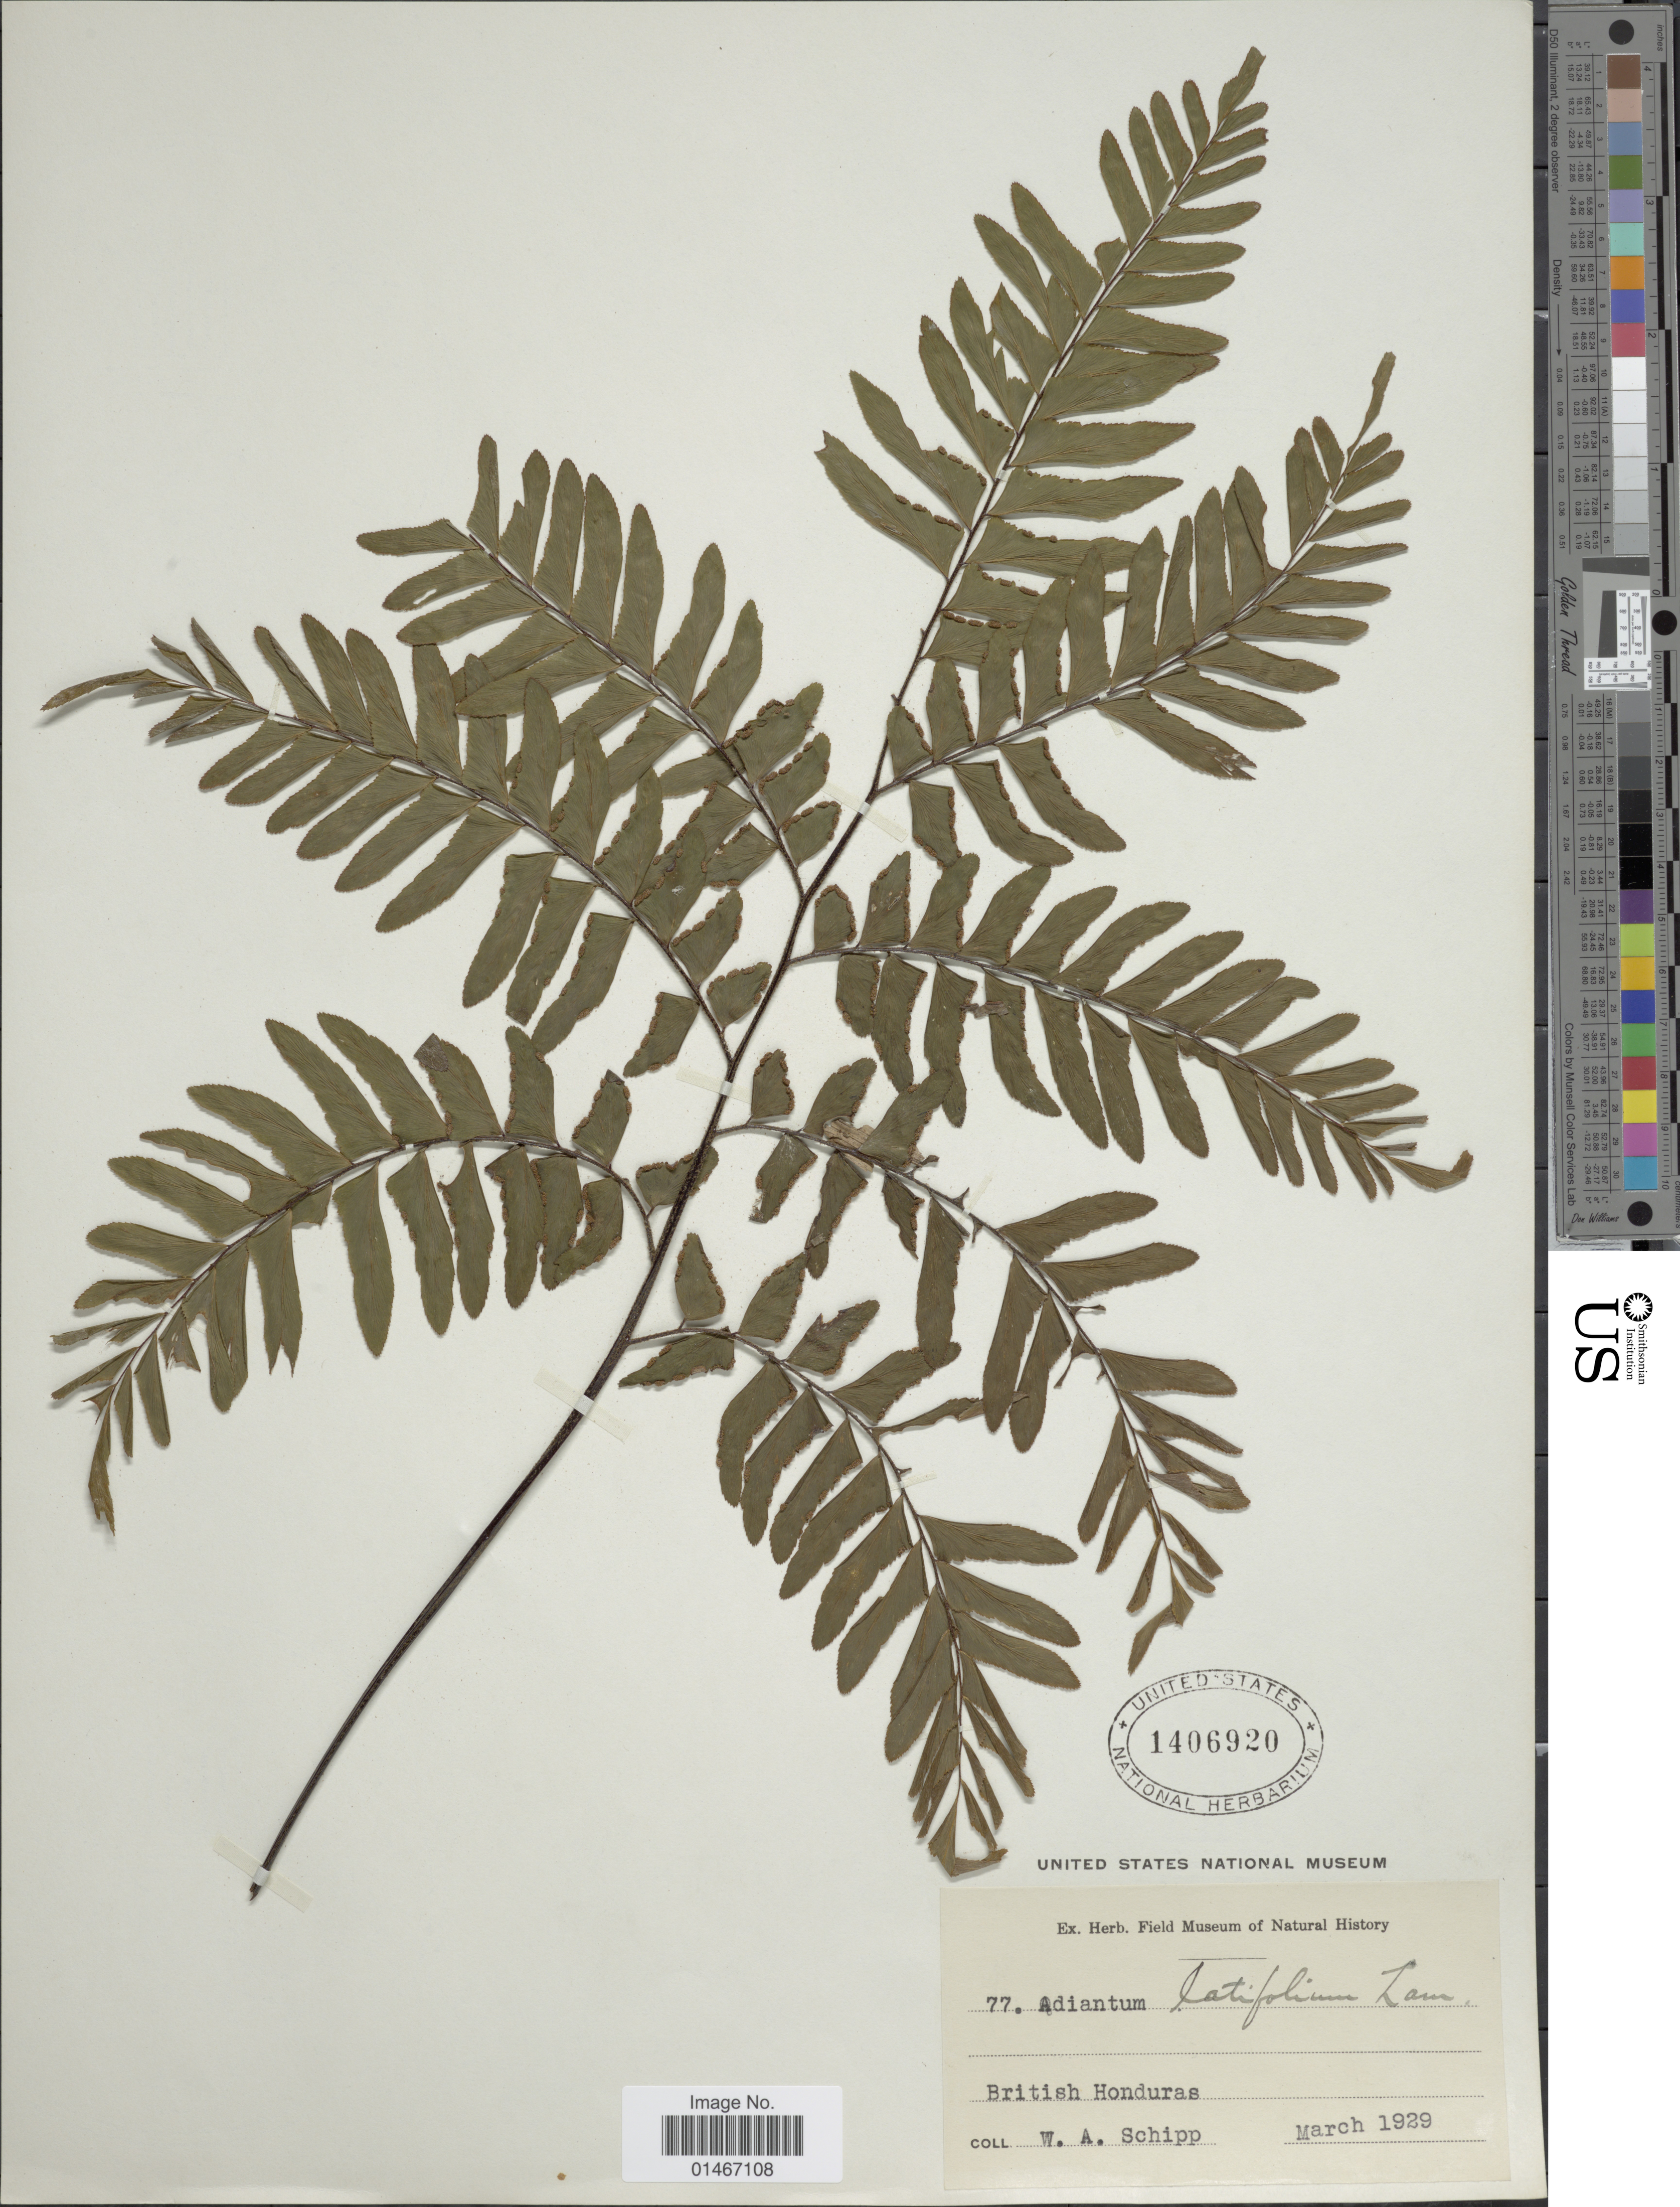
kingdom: Plantae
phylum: Tracheophyta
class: Polypodiopsida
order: Polypodiales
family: Pteridaceae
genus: Adiantum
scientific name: Adiantum latifolium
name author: Lam.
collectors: W. Schipp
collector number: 77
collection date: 1929-03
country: Belize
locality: British Honduras.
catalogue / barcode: US 1406920